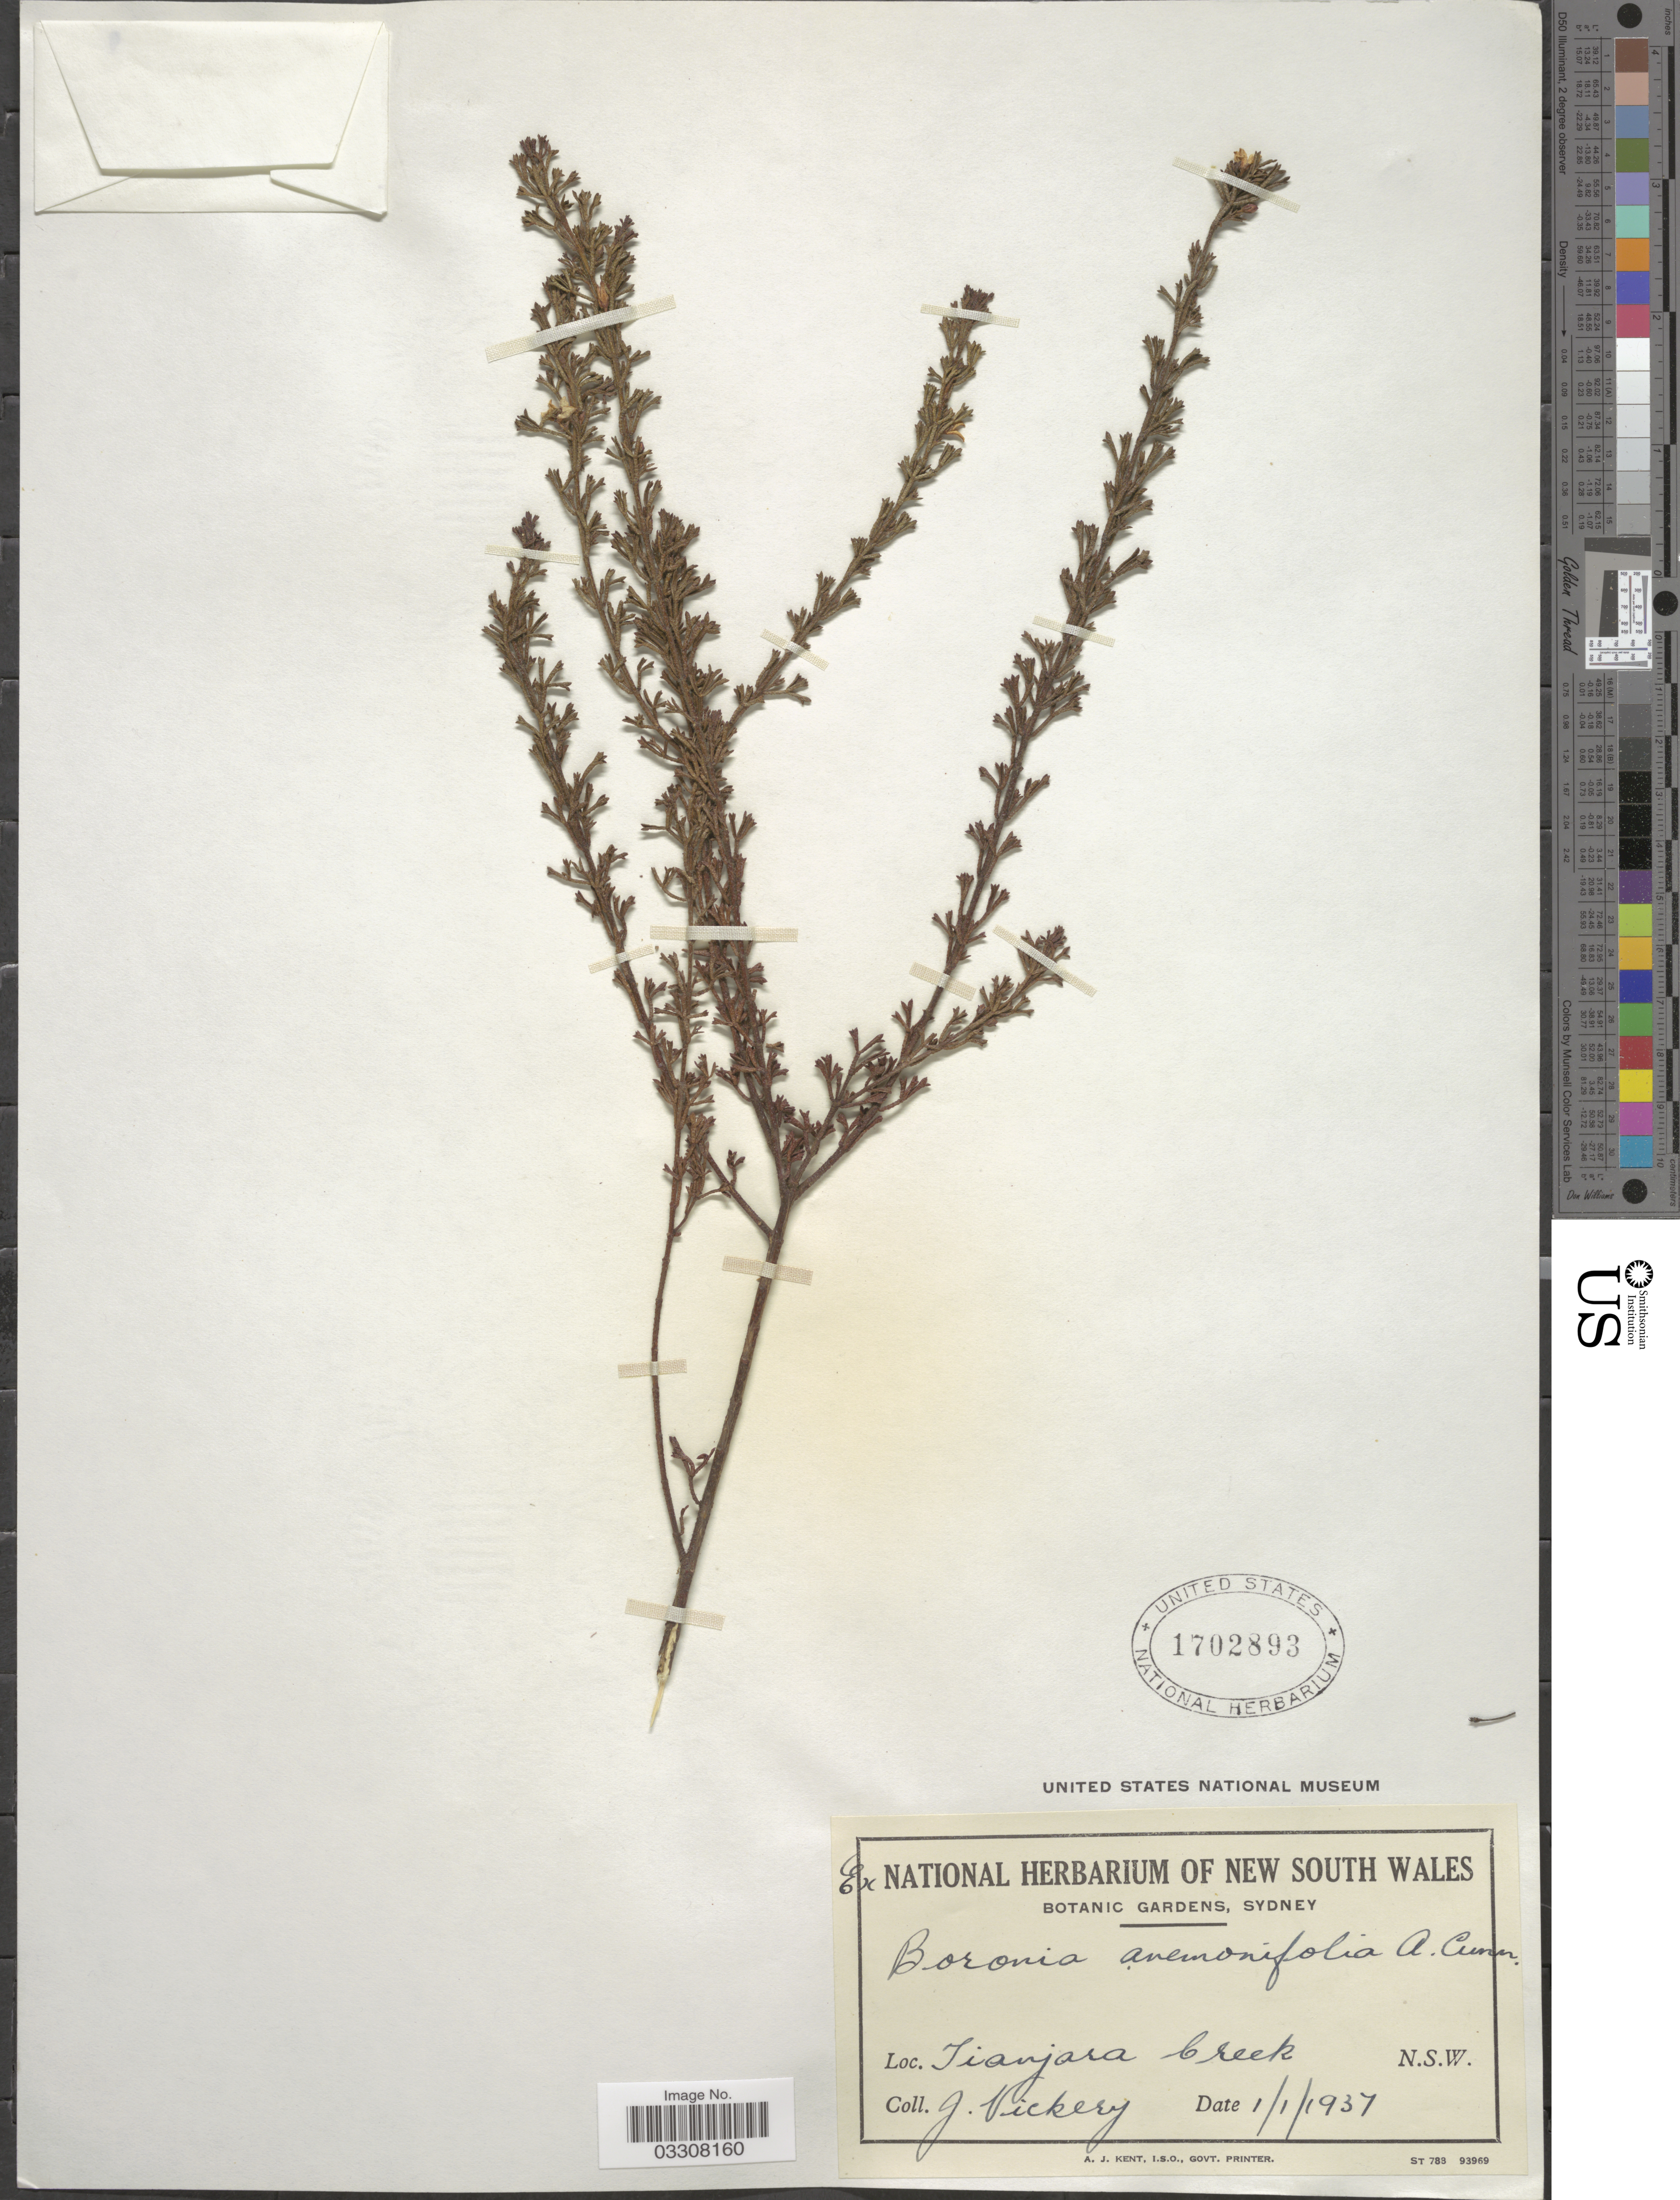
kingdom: Plantae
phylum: Tracheophyta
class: Magnoliopsida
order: Sapindales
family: Rutaceae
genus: Cyanothamnus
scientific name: Cyanothamnus anemonifolius subsp. anemonifolius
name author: (A. Cunn.) Duretto & Heslewood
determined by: Strong, Mark T., (BOT), Smithsonian Institution - National Museum of Natural History (UNITED STATES)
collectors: J. Vickery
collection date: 1937-01-01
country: Australia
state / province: New South Wales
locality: Tianjara Creek. N.S.W.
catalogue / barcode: US 1702893